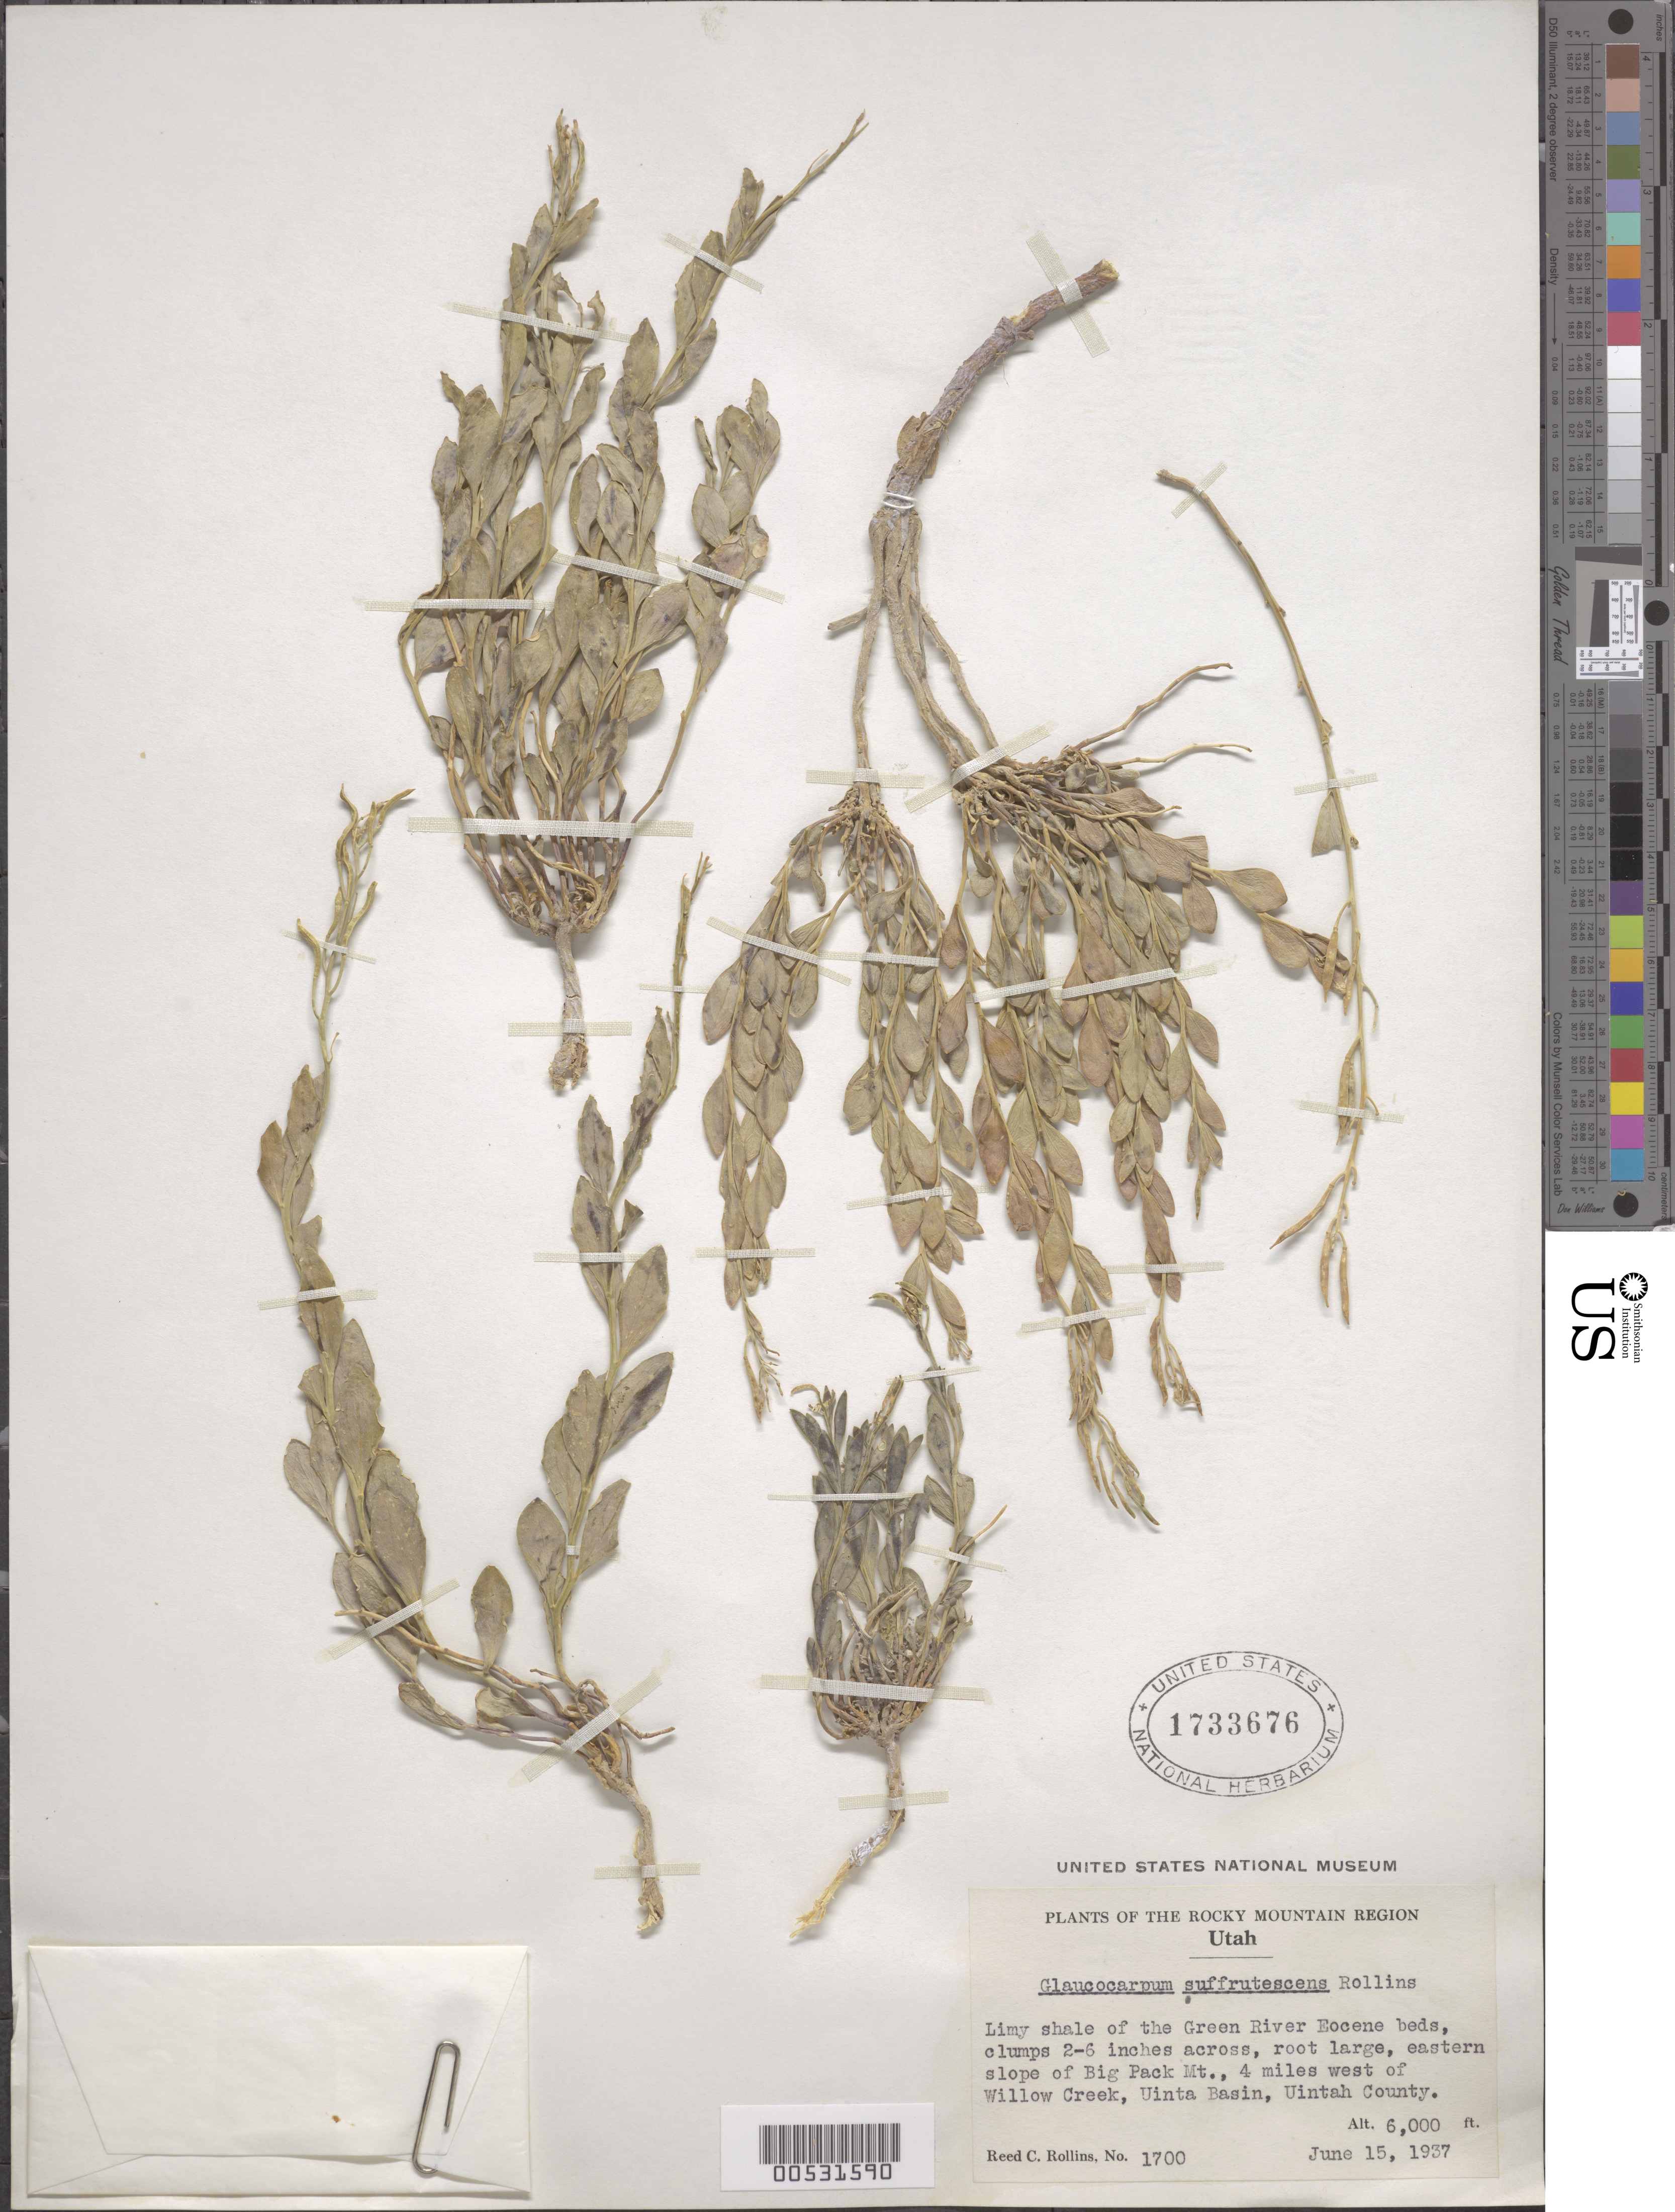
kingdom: Plantae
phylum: Tracheophyta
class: Magnoliopsida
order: Brassicales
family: Brassicaceae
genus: Glaucocarpum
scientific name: Glaucocarpum suffrutescens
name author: (Roll.) Roll.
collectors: R. C. Rollins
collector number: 1700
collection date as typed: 15 Jun 1937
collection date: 1937-06-15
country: United States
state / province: Utah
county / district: Uintah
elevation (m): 1828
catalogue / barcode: US 1733676